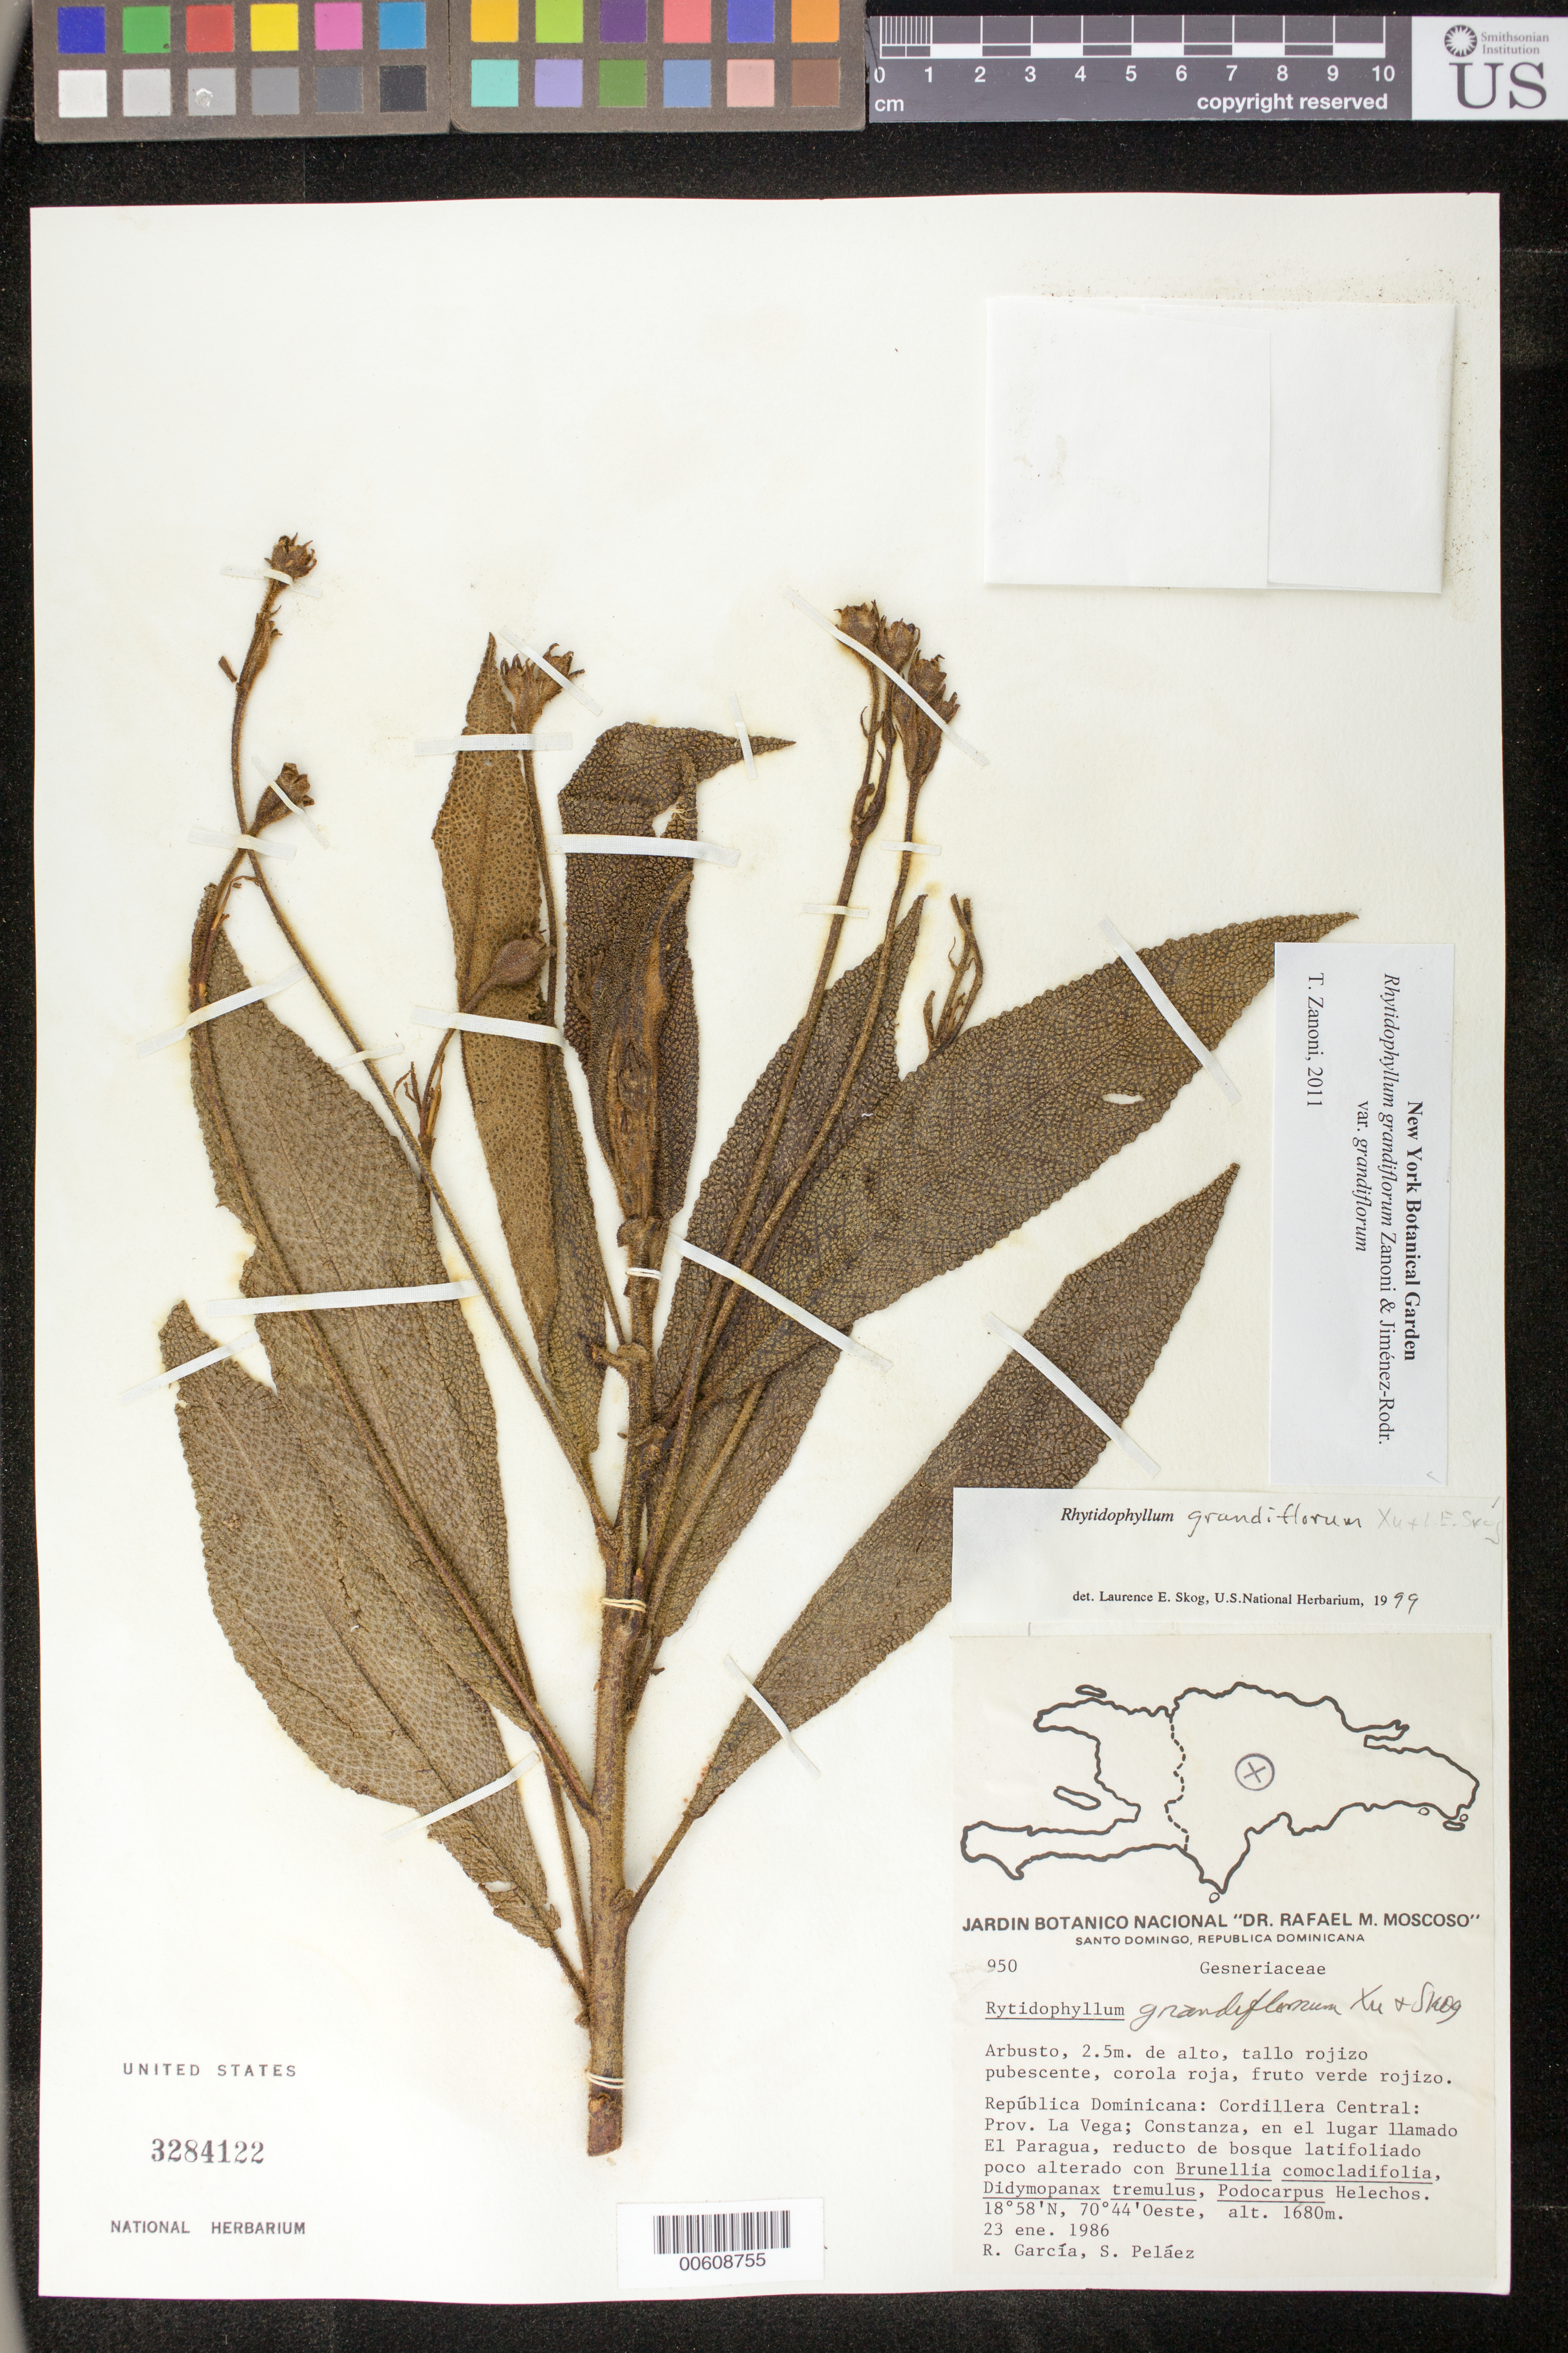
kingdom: Plantae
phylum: Tracheophyta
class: Magnoliopsida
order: Lamiales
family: Gesneriaceae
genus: Rhytidophyllum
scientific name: Rhytidophyllum grandiflorum var. grandiflorum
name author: Z.R. Xu & L.E. Skog ex Zanoni & Jiménez Rodr.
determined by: Zanoni, T. A., (NY), New York Botanical Garden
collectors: R. García & S. Pelaez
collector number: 950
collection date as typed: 23 Jan 1986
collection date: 1986-01-23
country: Dominican Republic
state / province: La Vega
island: Hispaniola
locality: Cordillera Central: Prov. La Vega; Constanza, en el lugar llamado El Paragua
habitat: Reducto de bosque latifoliado poco alterado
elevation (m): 1680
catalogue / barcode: US 3284122